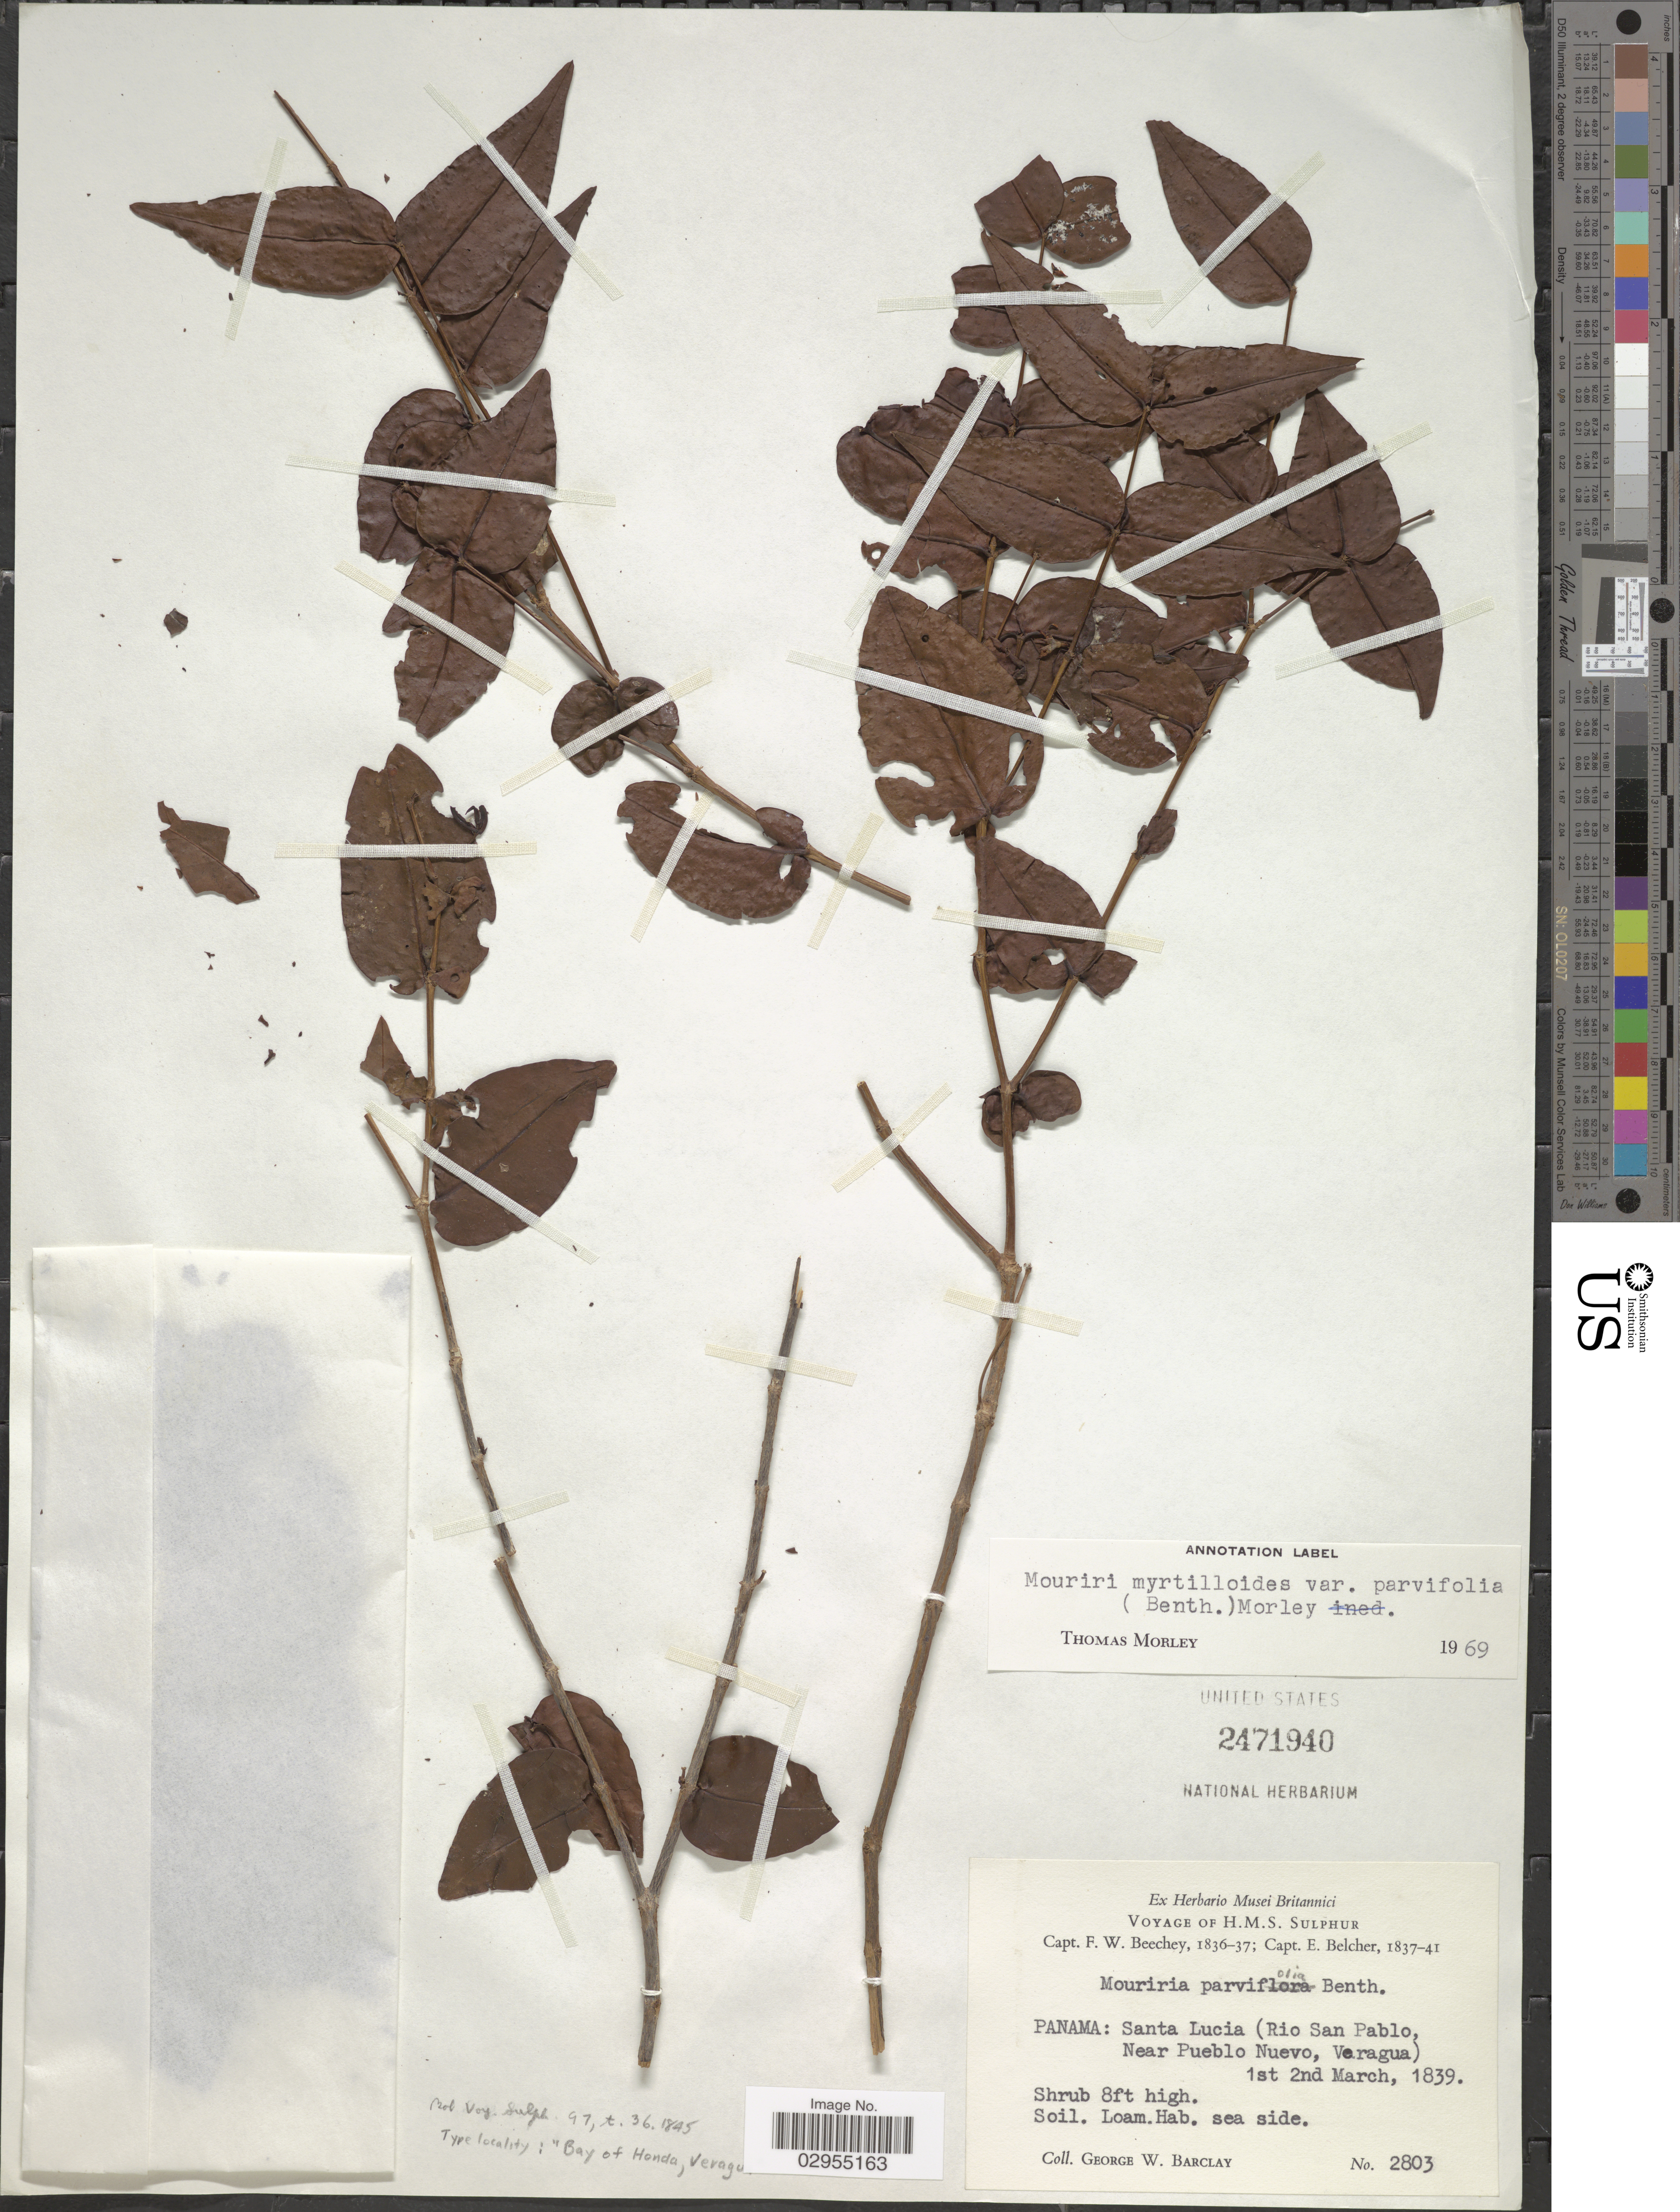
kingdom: Plantae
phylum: Tracheophyta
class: Magnoliopsida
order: Myrtales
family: Melastomataceae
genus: Mouriri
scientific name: Mouriri parvifolia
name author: Benth.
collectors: G. W. Barclay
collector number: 2803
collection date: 1839-03-01/1839-03-02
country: Panama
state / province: Veraguas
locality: Santa Lucia (Rio San Pablo, Near Pueblo Nuevo, Veragua)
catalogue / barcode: US 2471940